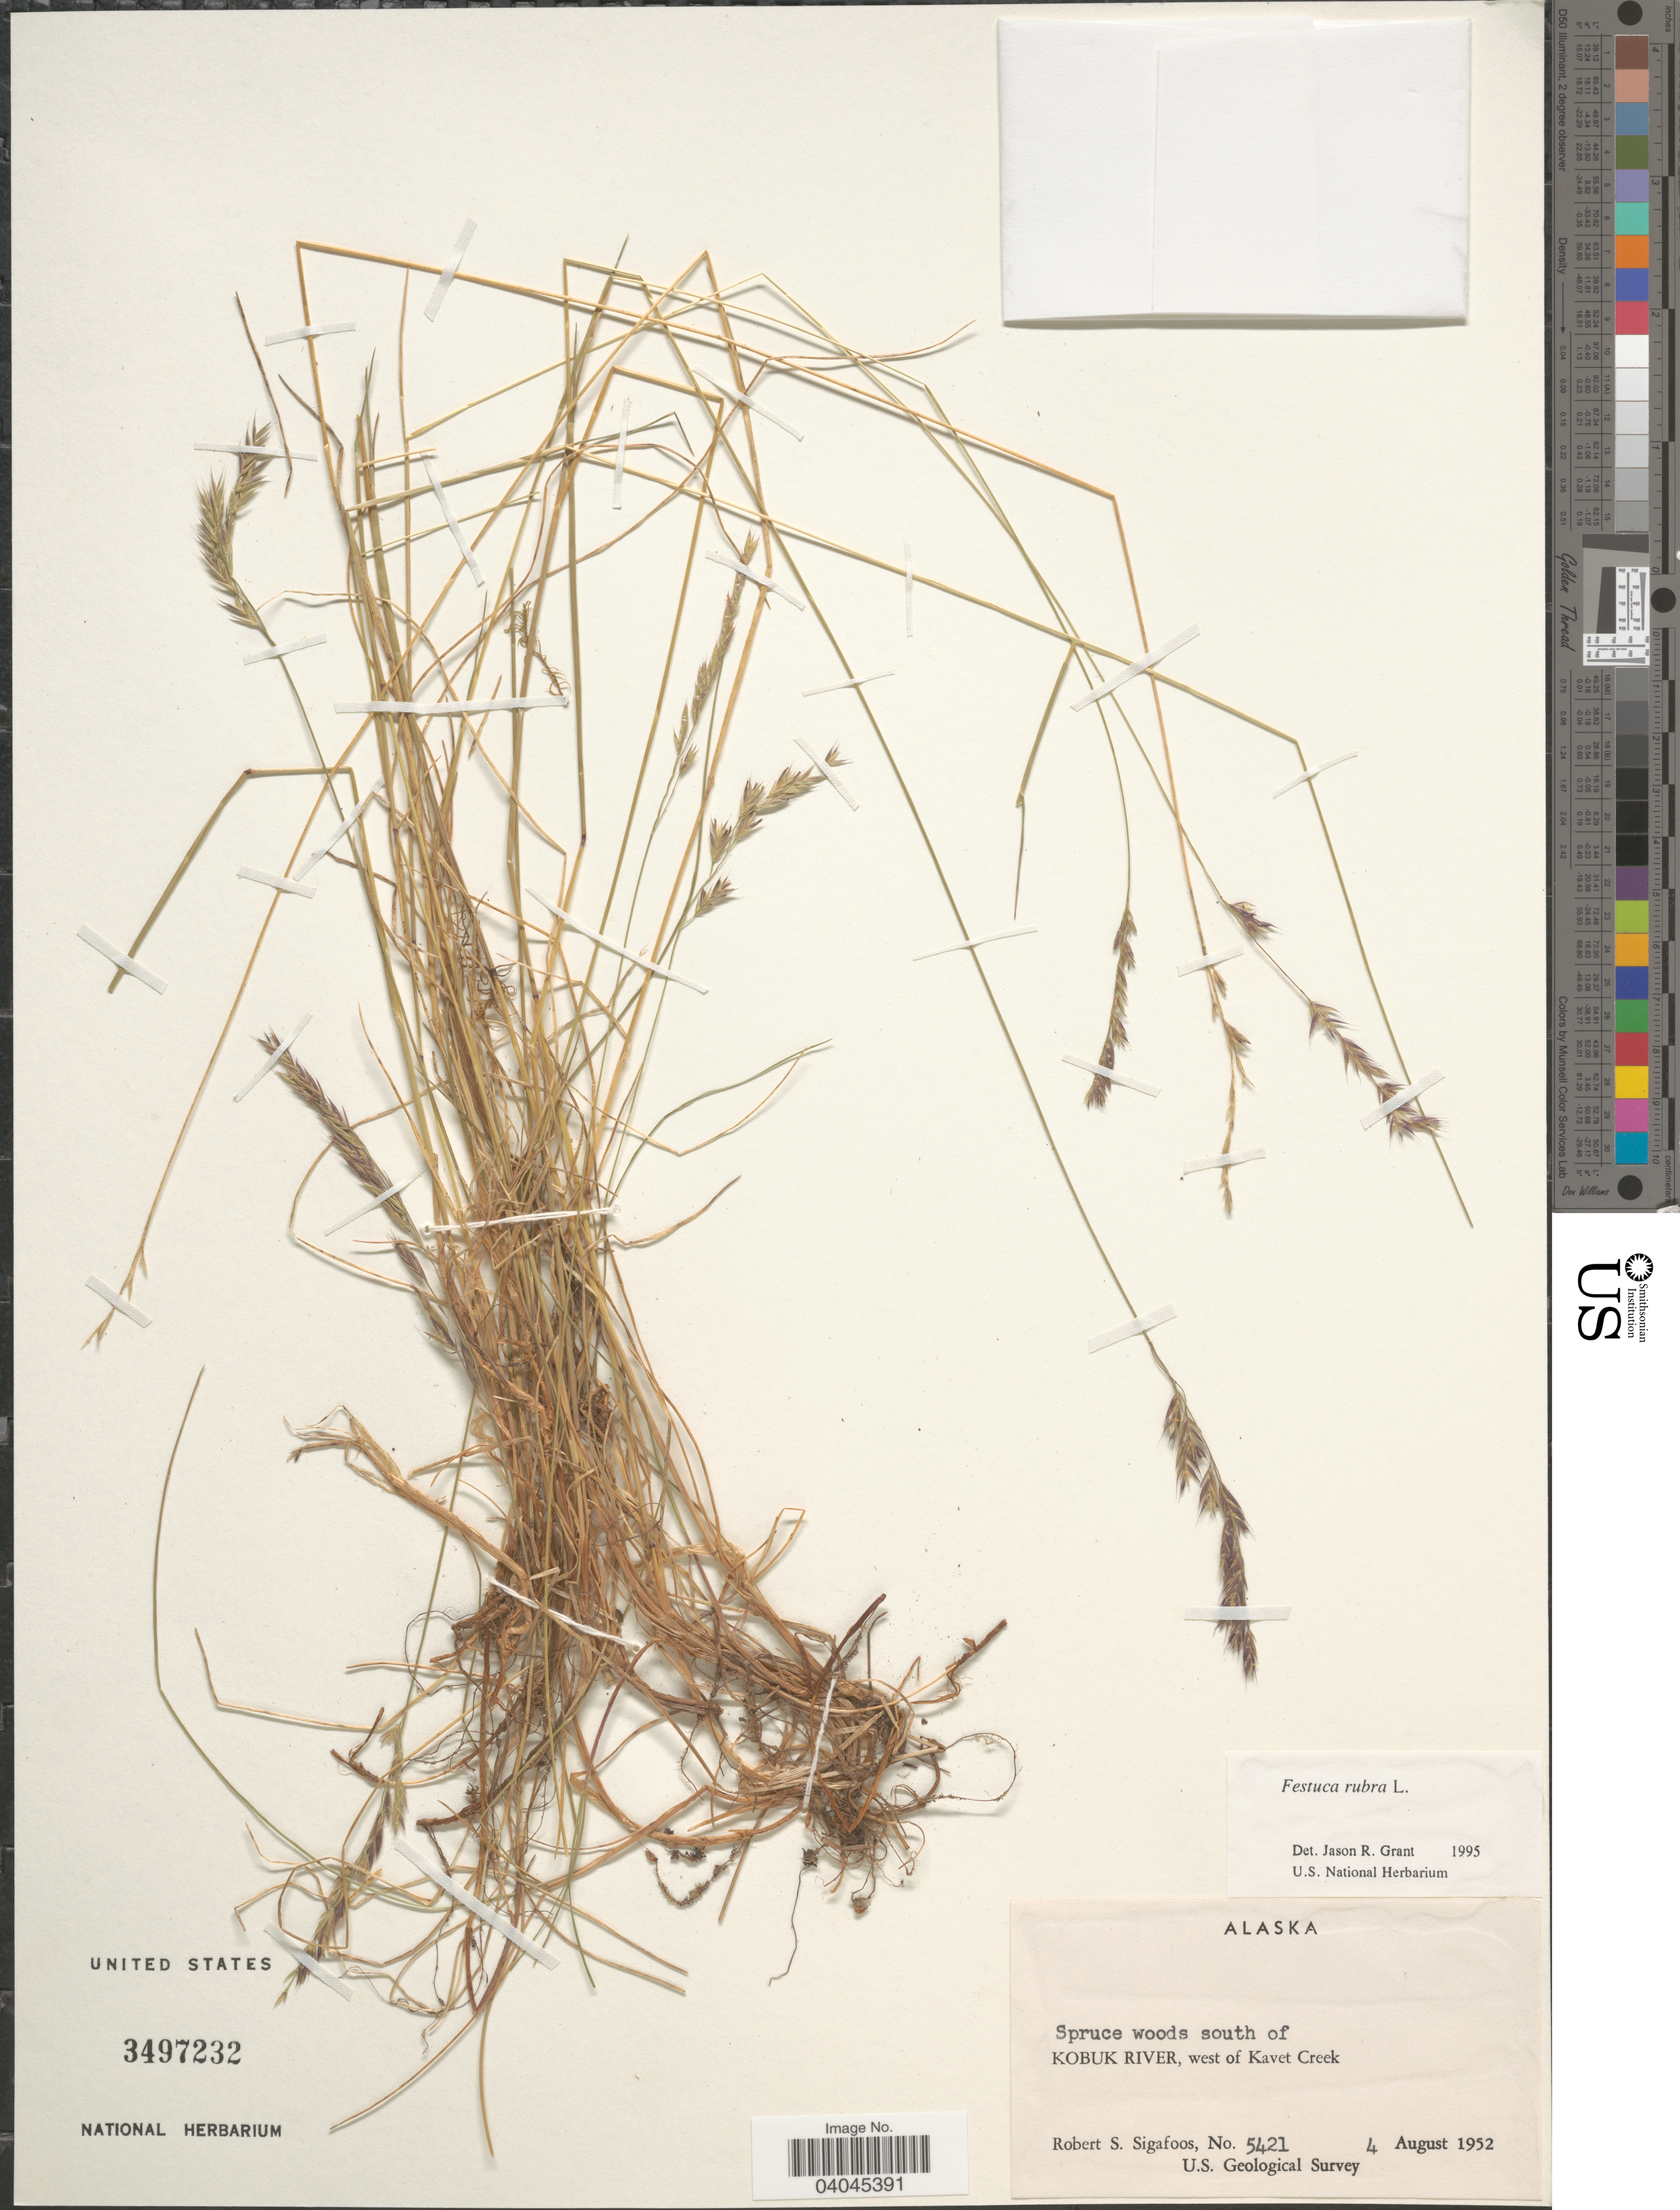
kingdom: Plantae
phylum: Tracheophyta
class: Liliopsida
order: Poales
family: Poaceae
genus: Festuca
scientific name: Festuca rubra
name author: L.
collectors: R. Sigafoos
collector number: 5421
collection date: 1952-08-04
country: United States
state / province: Alaska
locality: Spruce woods south of Kobuk River, west of Kavet Creek.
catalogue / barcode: US 3497232